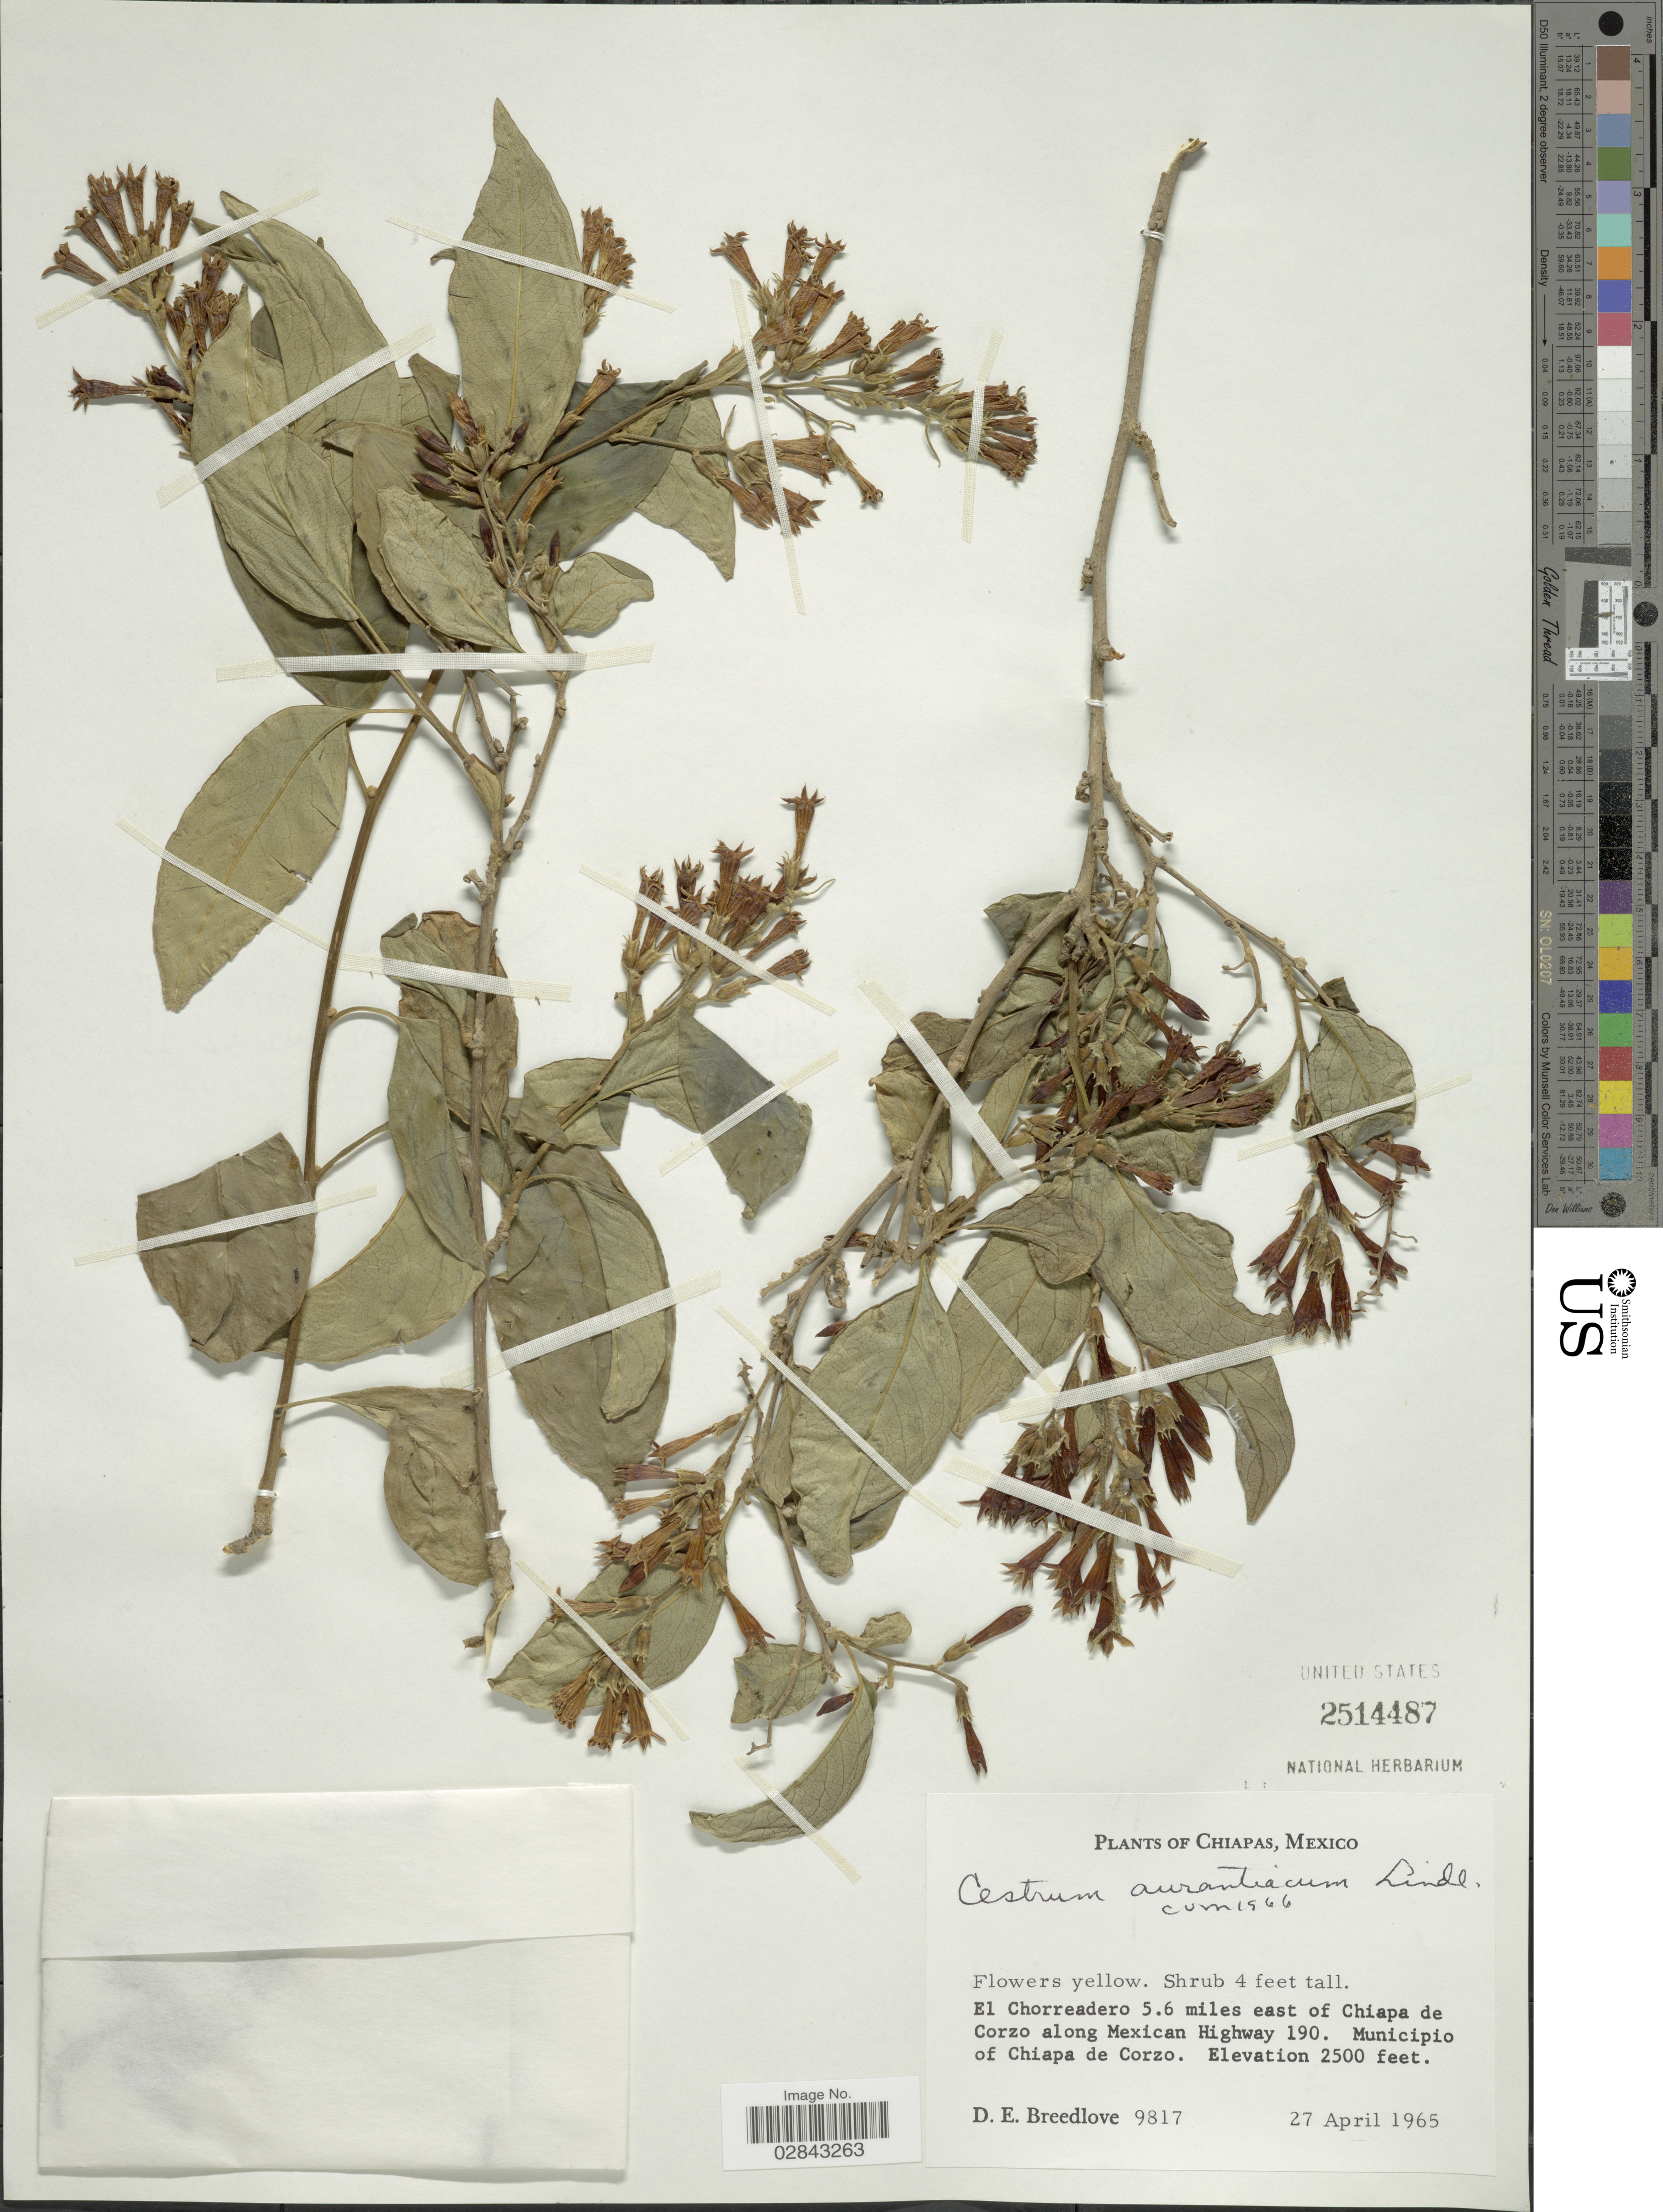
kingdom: Plantae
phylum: Tracheophyta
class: Magnoliopsida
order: Solanales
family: Solanaceae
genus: Cestrum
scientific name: Cestrum aurantiacum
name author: Lindley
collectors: D. E. Breedlove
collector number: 9817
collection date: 1965-04-27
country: Mexico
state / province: Chiapas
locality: El Chorreadero 5.6 miles east of Chiapa de Corzo along Mexican Highway 190. Municipio of Chiapa de Corzo.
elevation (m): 762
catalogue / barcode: US 2514487